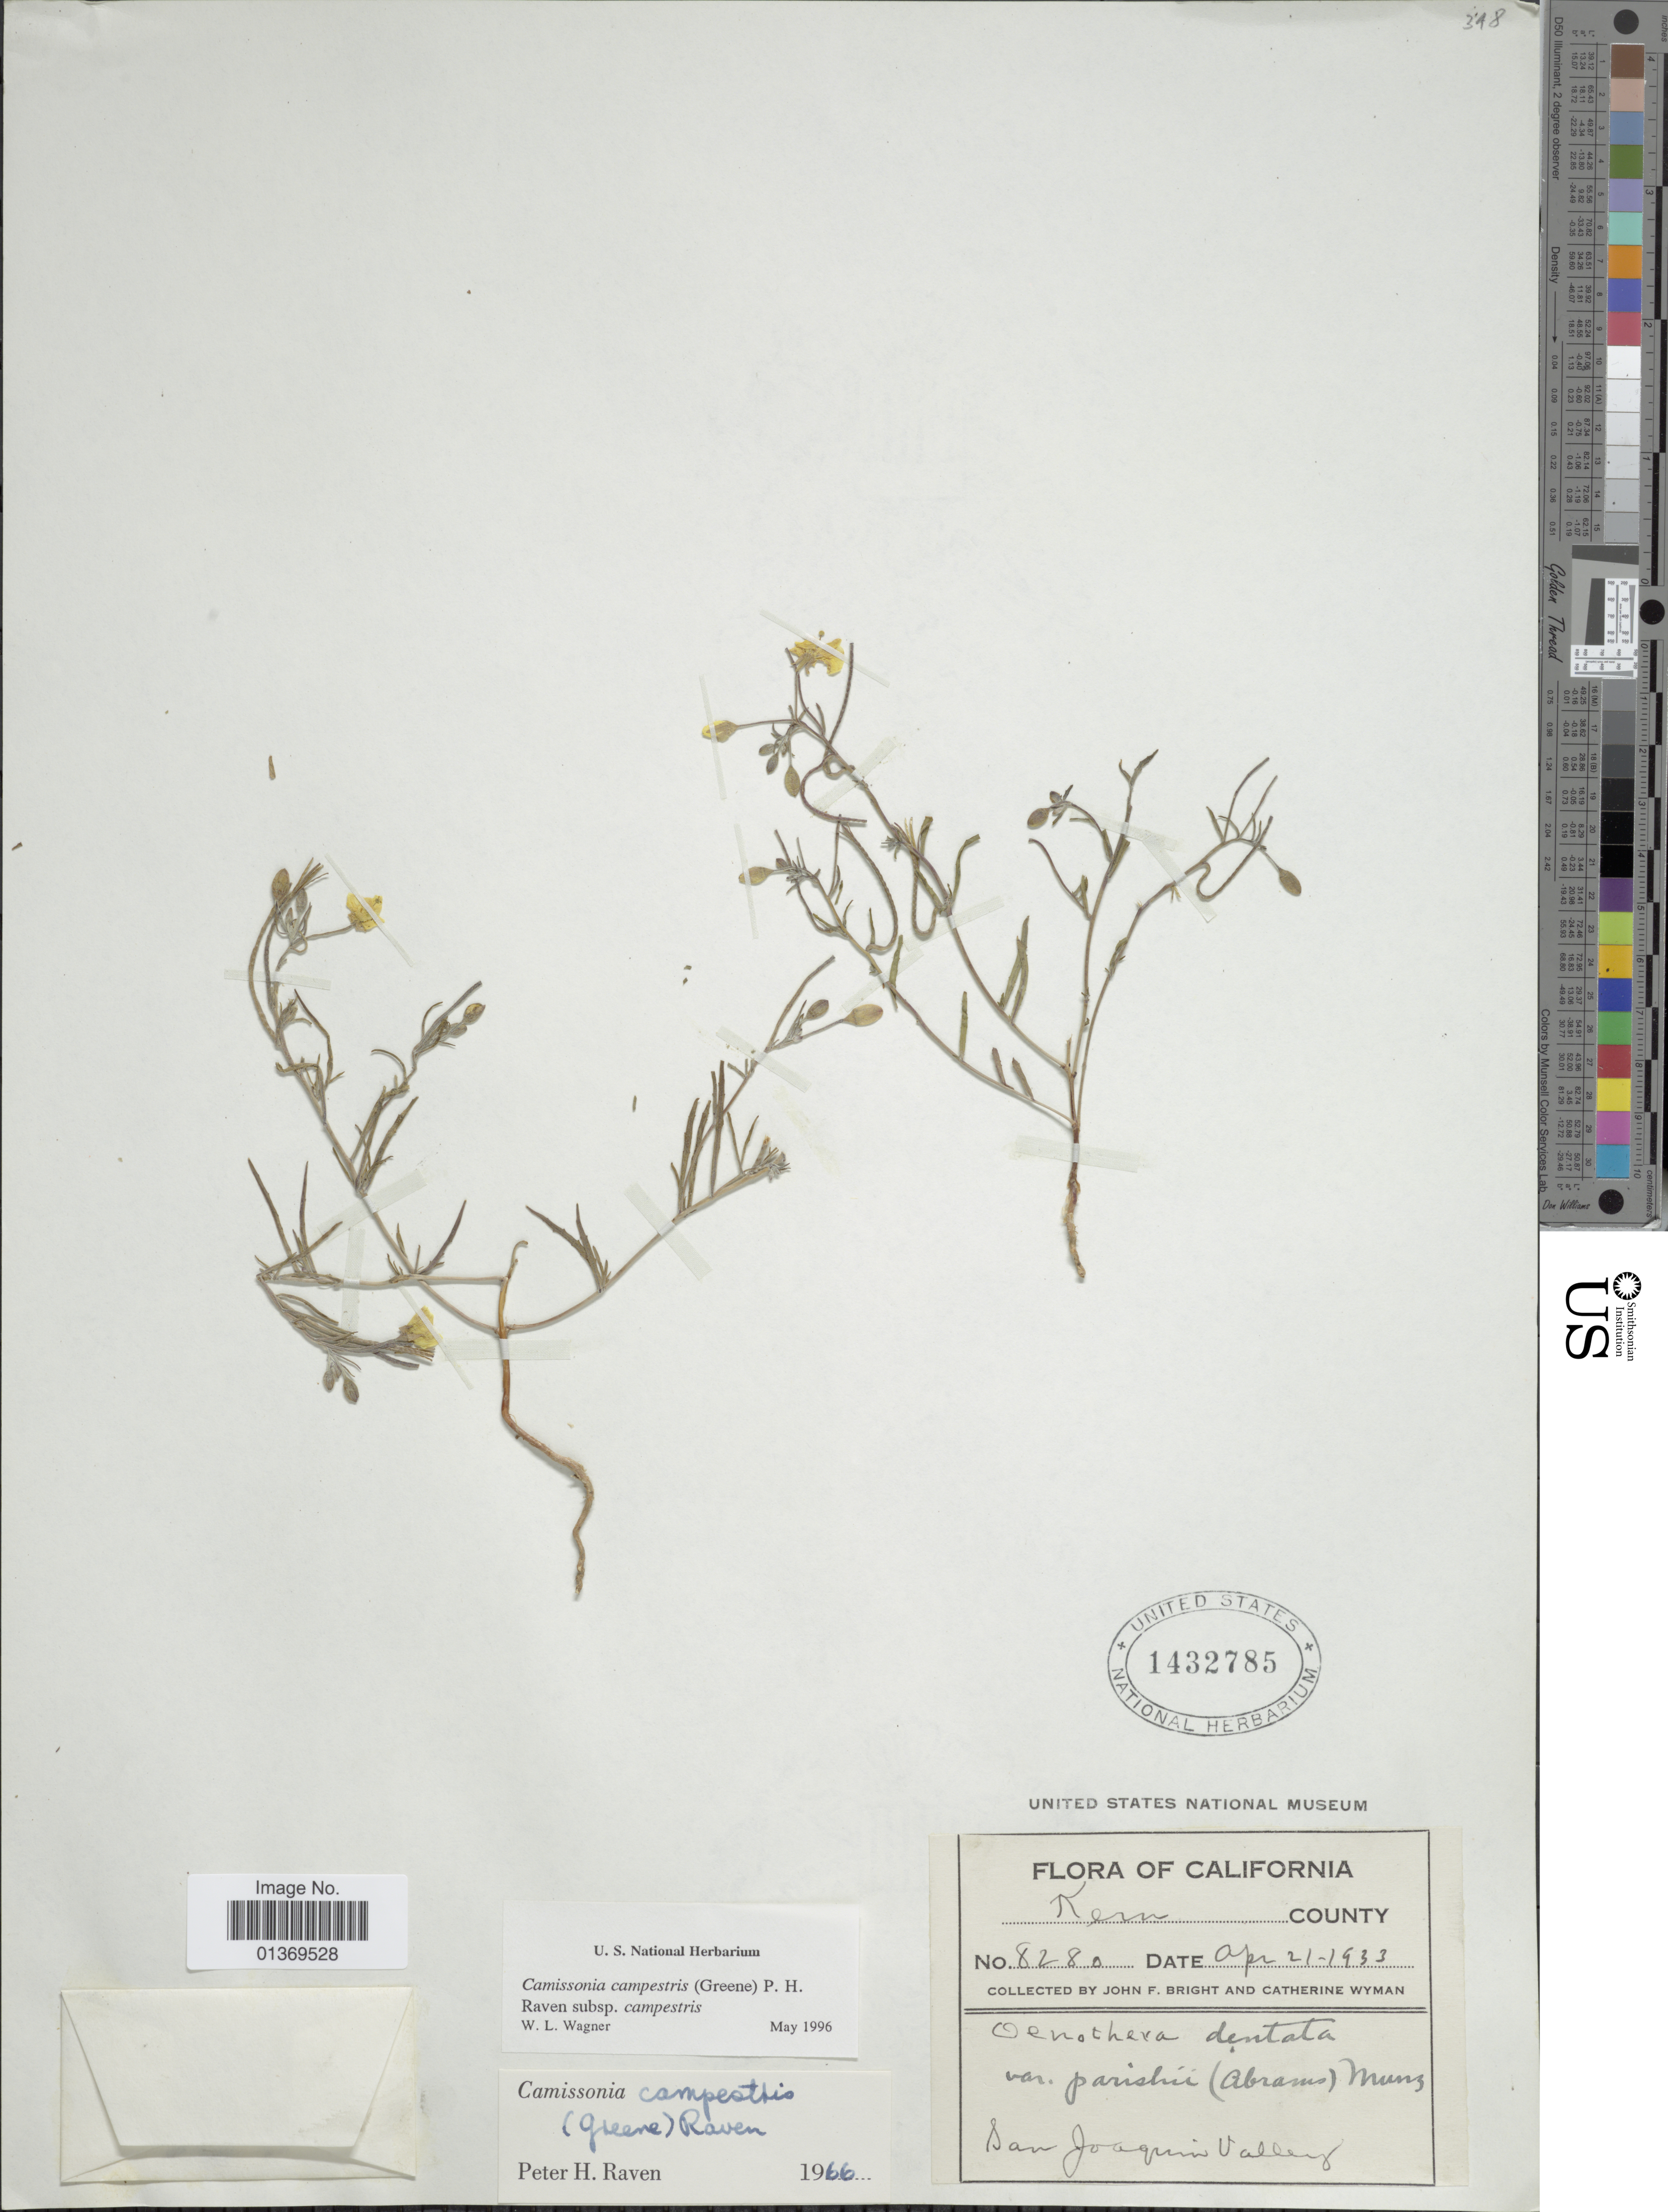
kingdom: Plantae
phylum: Tracheophyta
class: Magnoliopsida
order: Myrtales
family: Onagraceae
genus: Camissonia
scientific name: Camissonia campestris subsp. campestris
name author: (Greene) P.H. Raven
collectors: J. Bright & C. Wyman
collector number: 8280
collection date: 1933-04-21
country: United States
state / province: California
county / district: Kern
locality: Kern County, San Joaquin Valley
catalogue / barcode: US 1432785